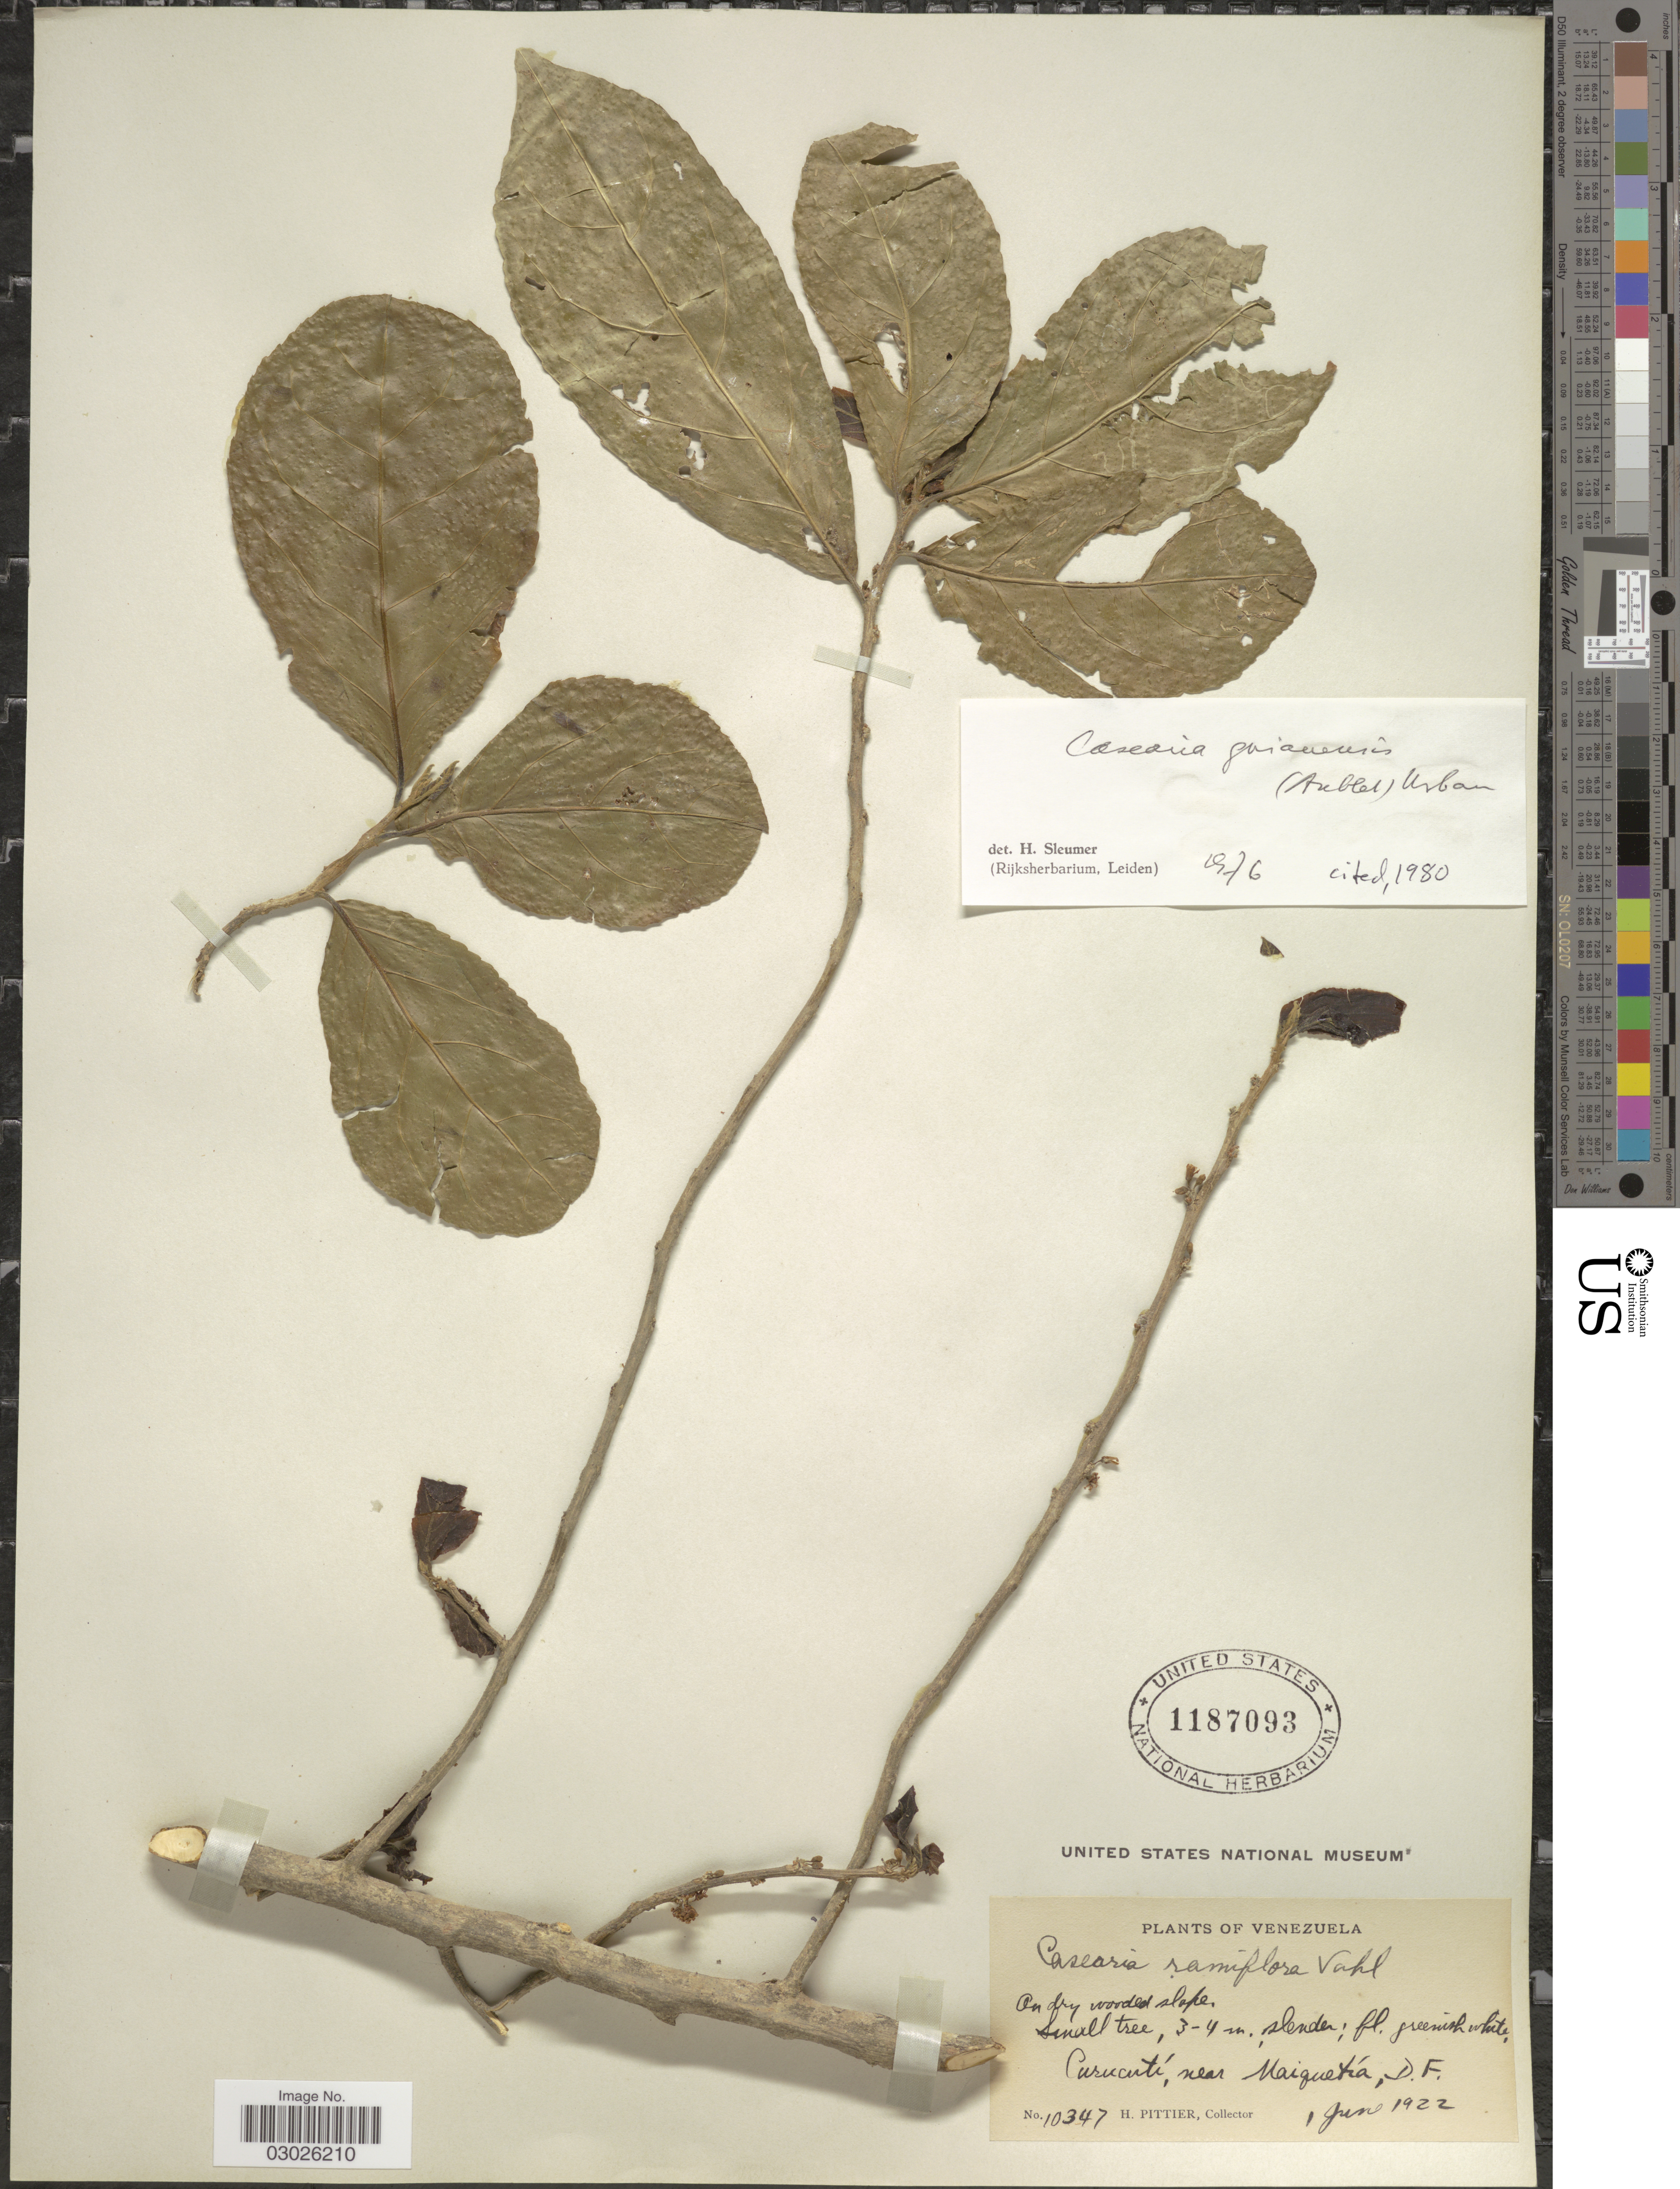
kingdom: Plantae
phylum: Tracheophyta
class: Magnoliopsida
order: Malpighiales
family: Salicaceae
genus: Casearia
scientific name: Casearia guianensis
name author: (Aubl.) Urb.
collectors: H. F. Pittier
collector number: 10347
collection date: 1922-06-01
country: Venezuela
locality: Curucutí, near Maiguetía, D.F.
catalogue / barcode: US 1187093